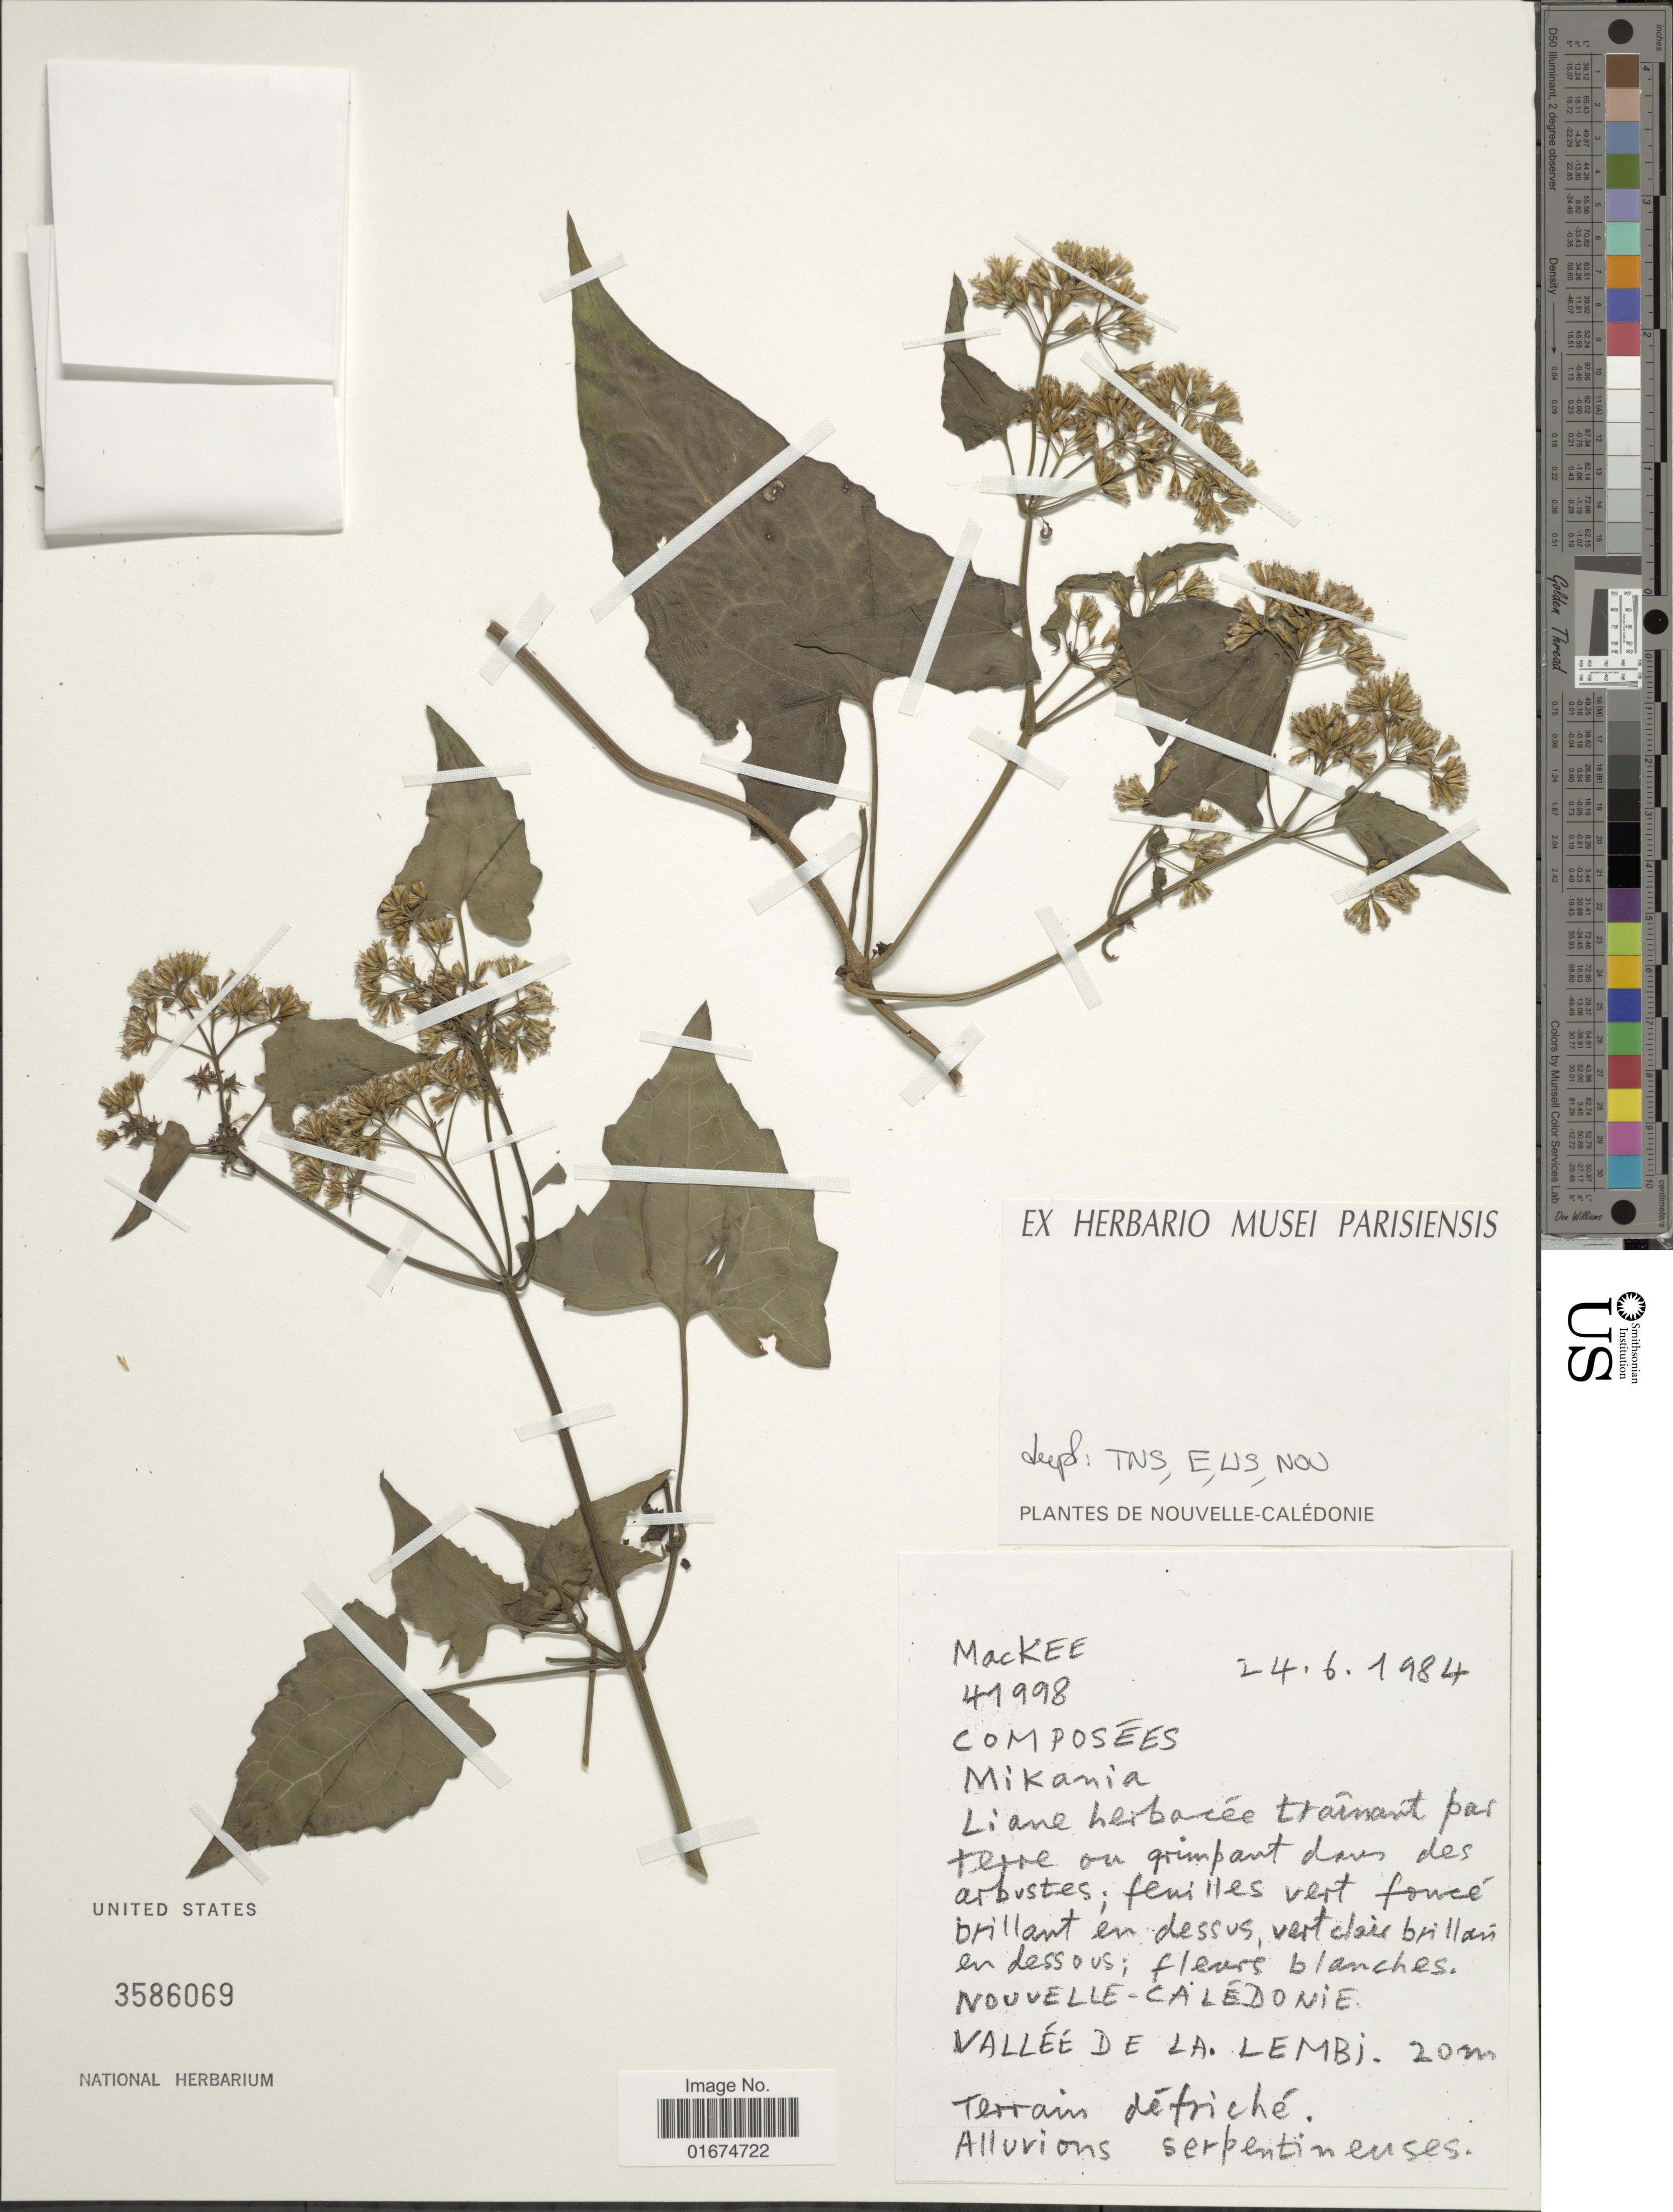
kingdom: Plantae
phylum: Tracheophyta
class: Magnoliopsida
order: Asterales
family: Asteraceae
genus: Mikania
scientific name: Mikania micrantha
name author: Kunth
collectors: MacKee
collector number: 41998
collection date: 1984-06-24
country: New Caledonia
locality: Vallée de La Lembi, Terrain défriché, Alluvions serpentineuses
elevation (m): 20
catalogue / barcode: US 3586069